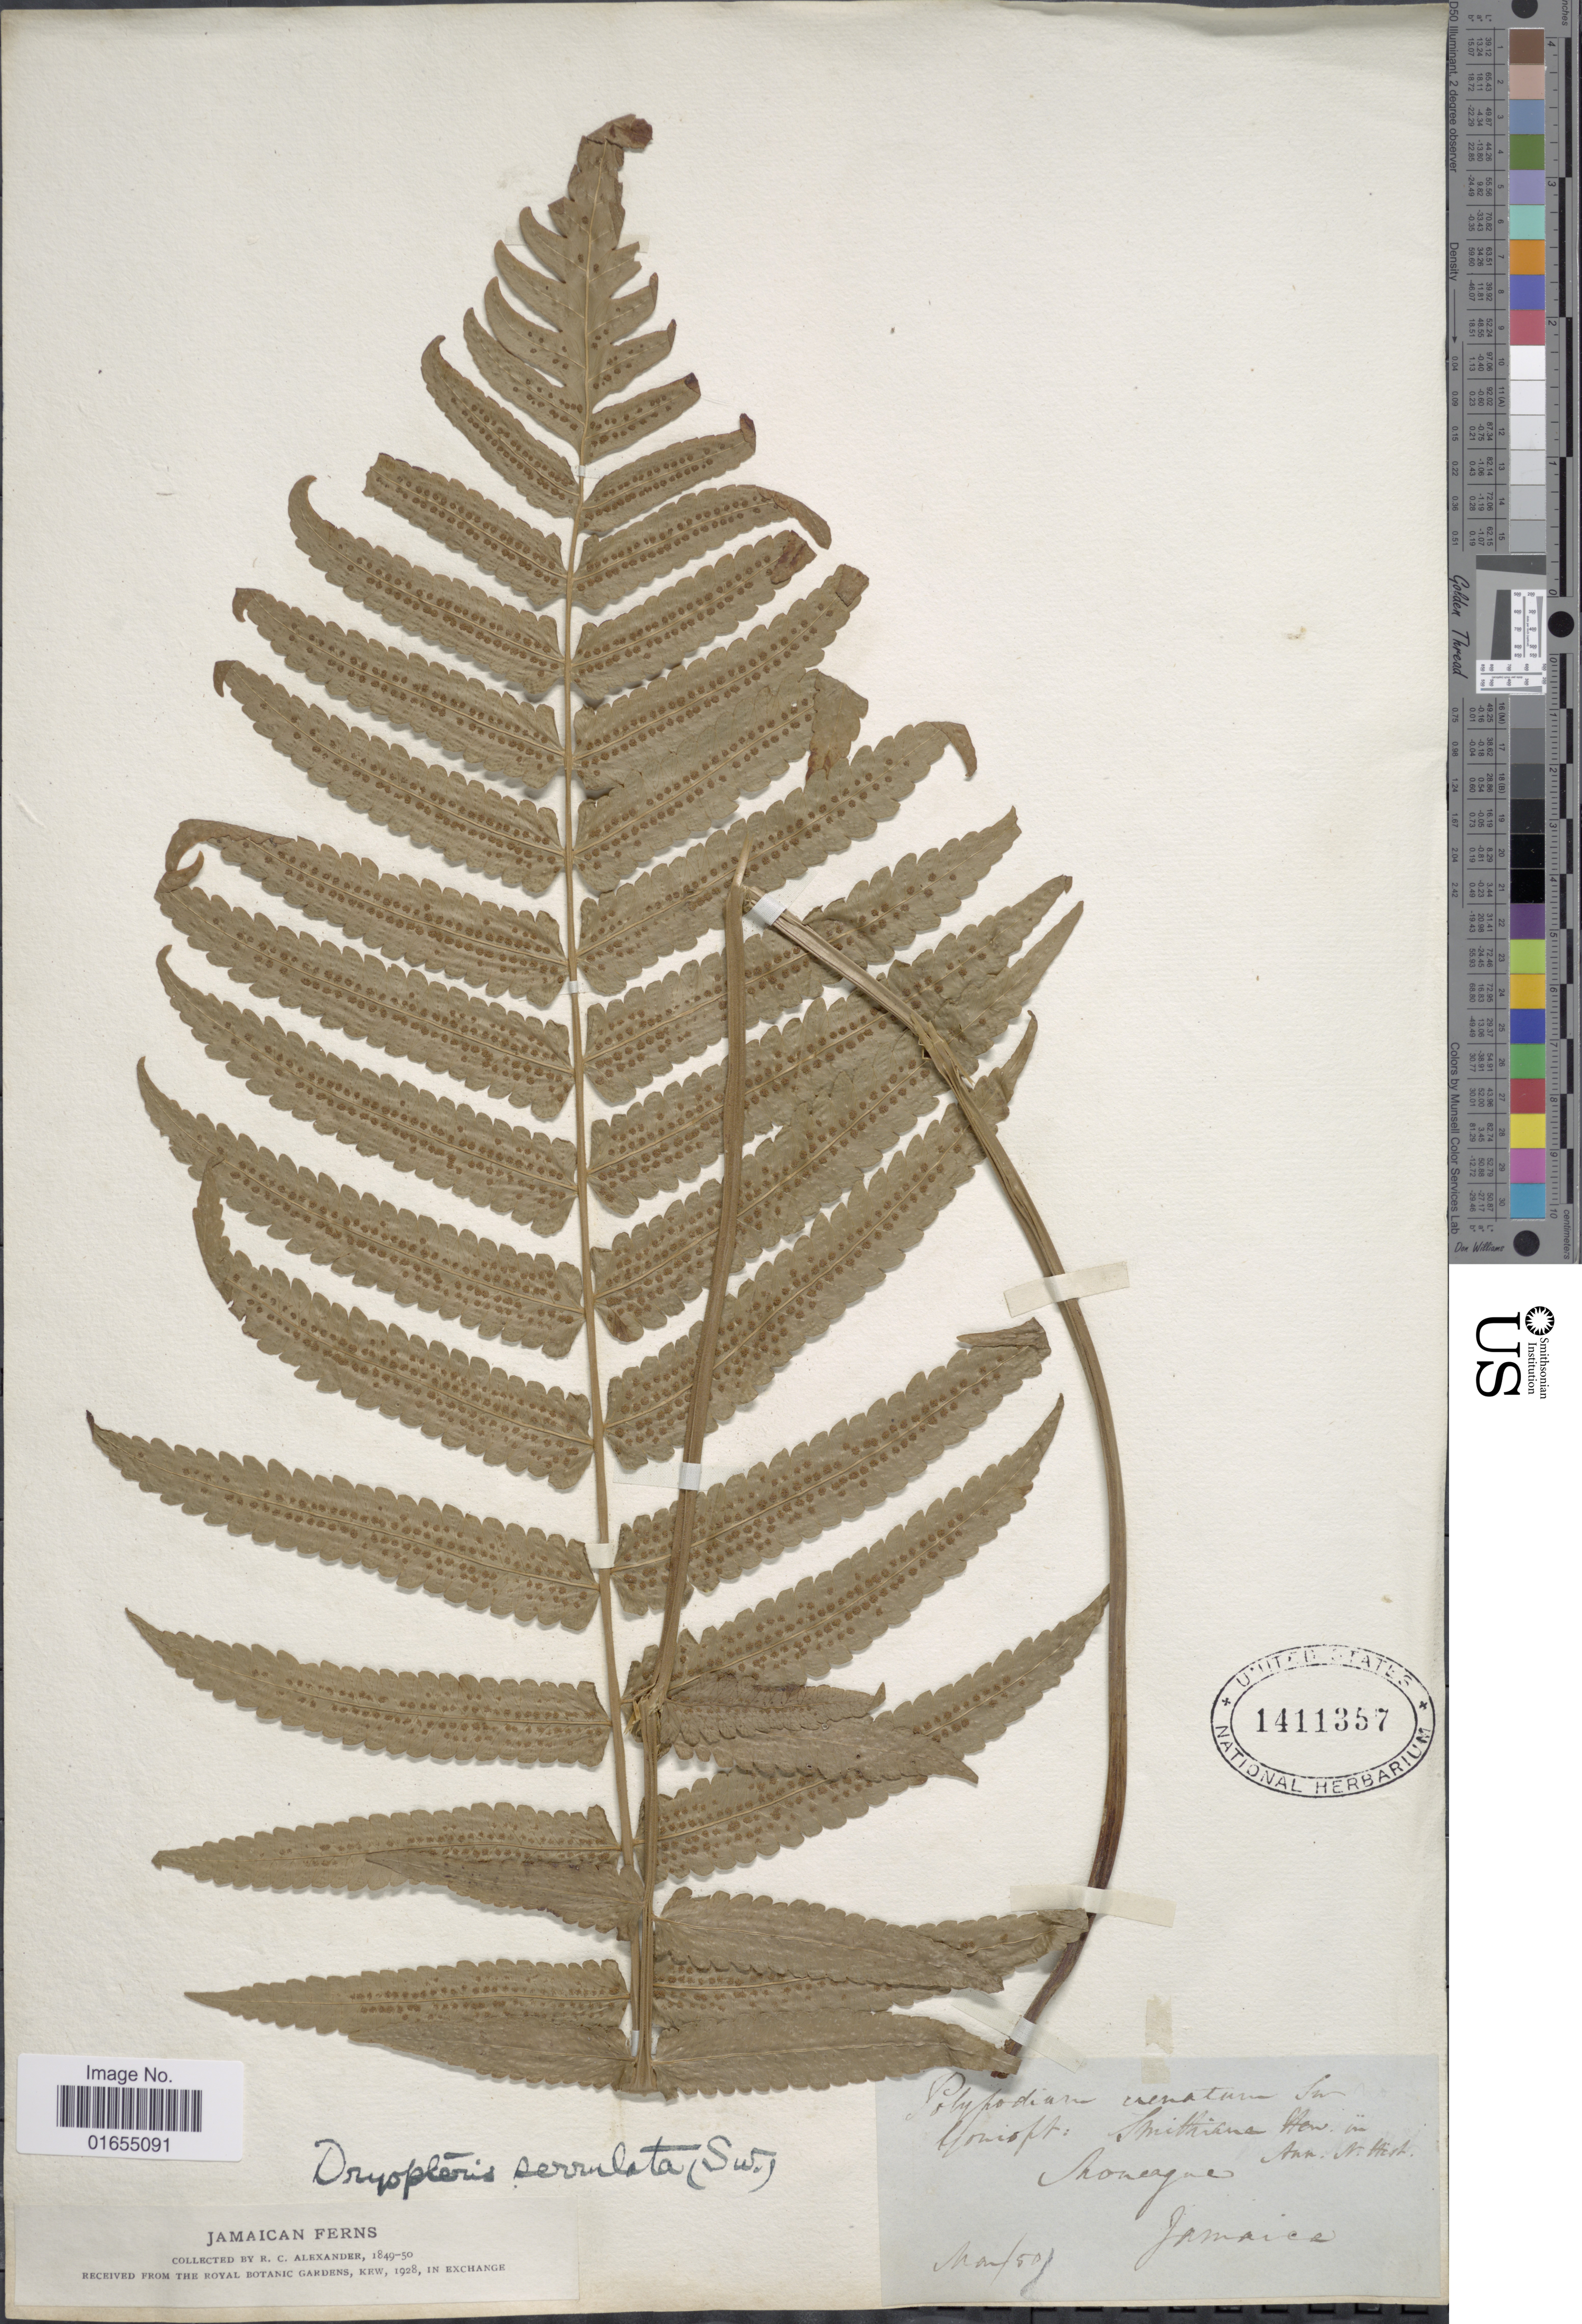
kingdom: Plantae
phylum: Tracheophyta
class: Polypodiopsida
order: Polypodiales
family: Thelypteridaceae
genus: Goniopteris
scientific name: Goniopteris serrulata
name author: (Sw.) J. Sm.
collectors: R. C. Alexander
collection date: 1849/1850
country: Jamaica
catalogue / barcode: US 1411357